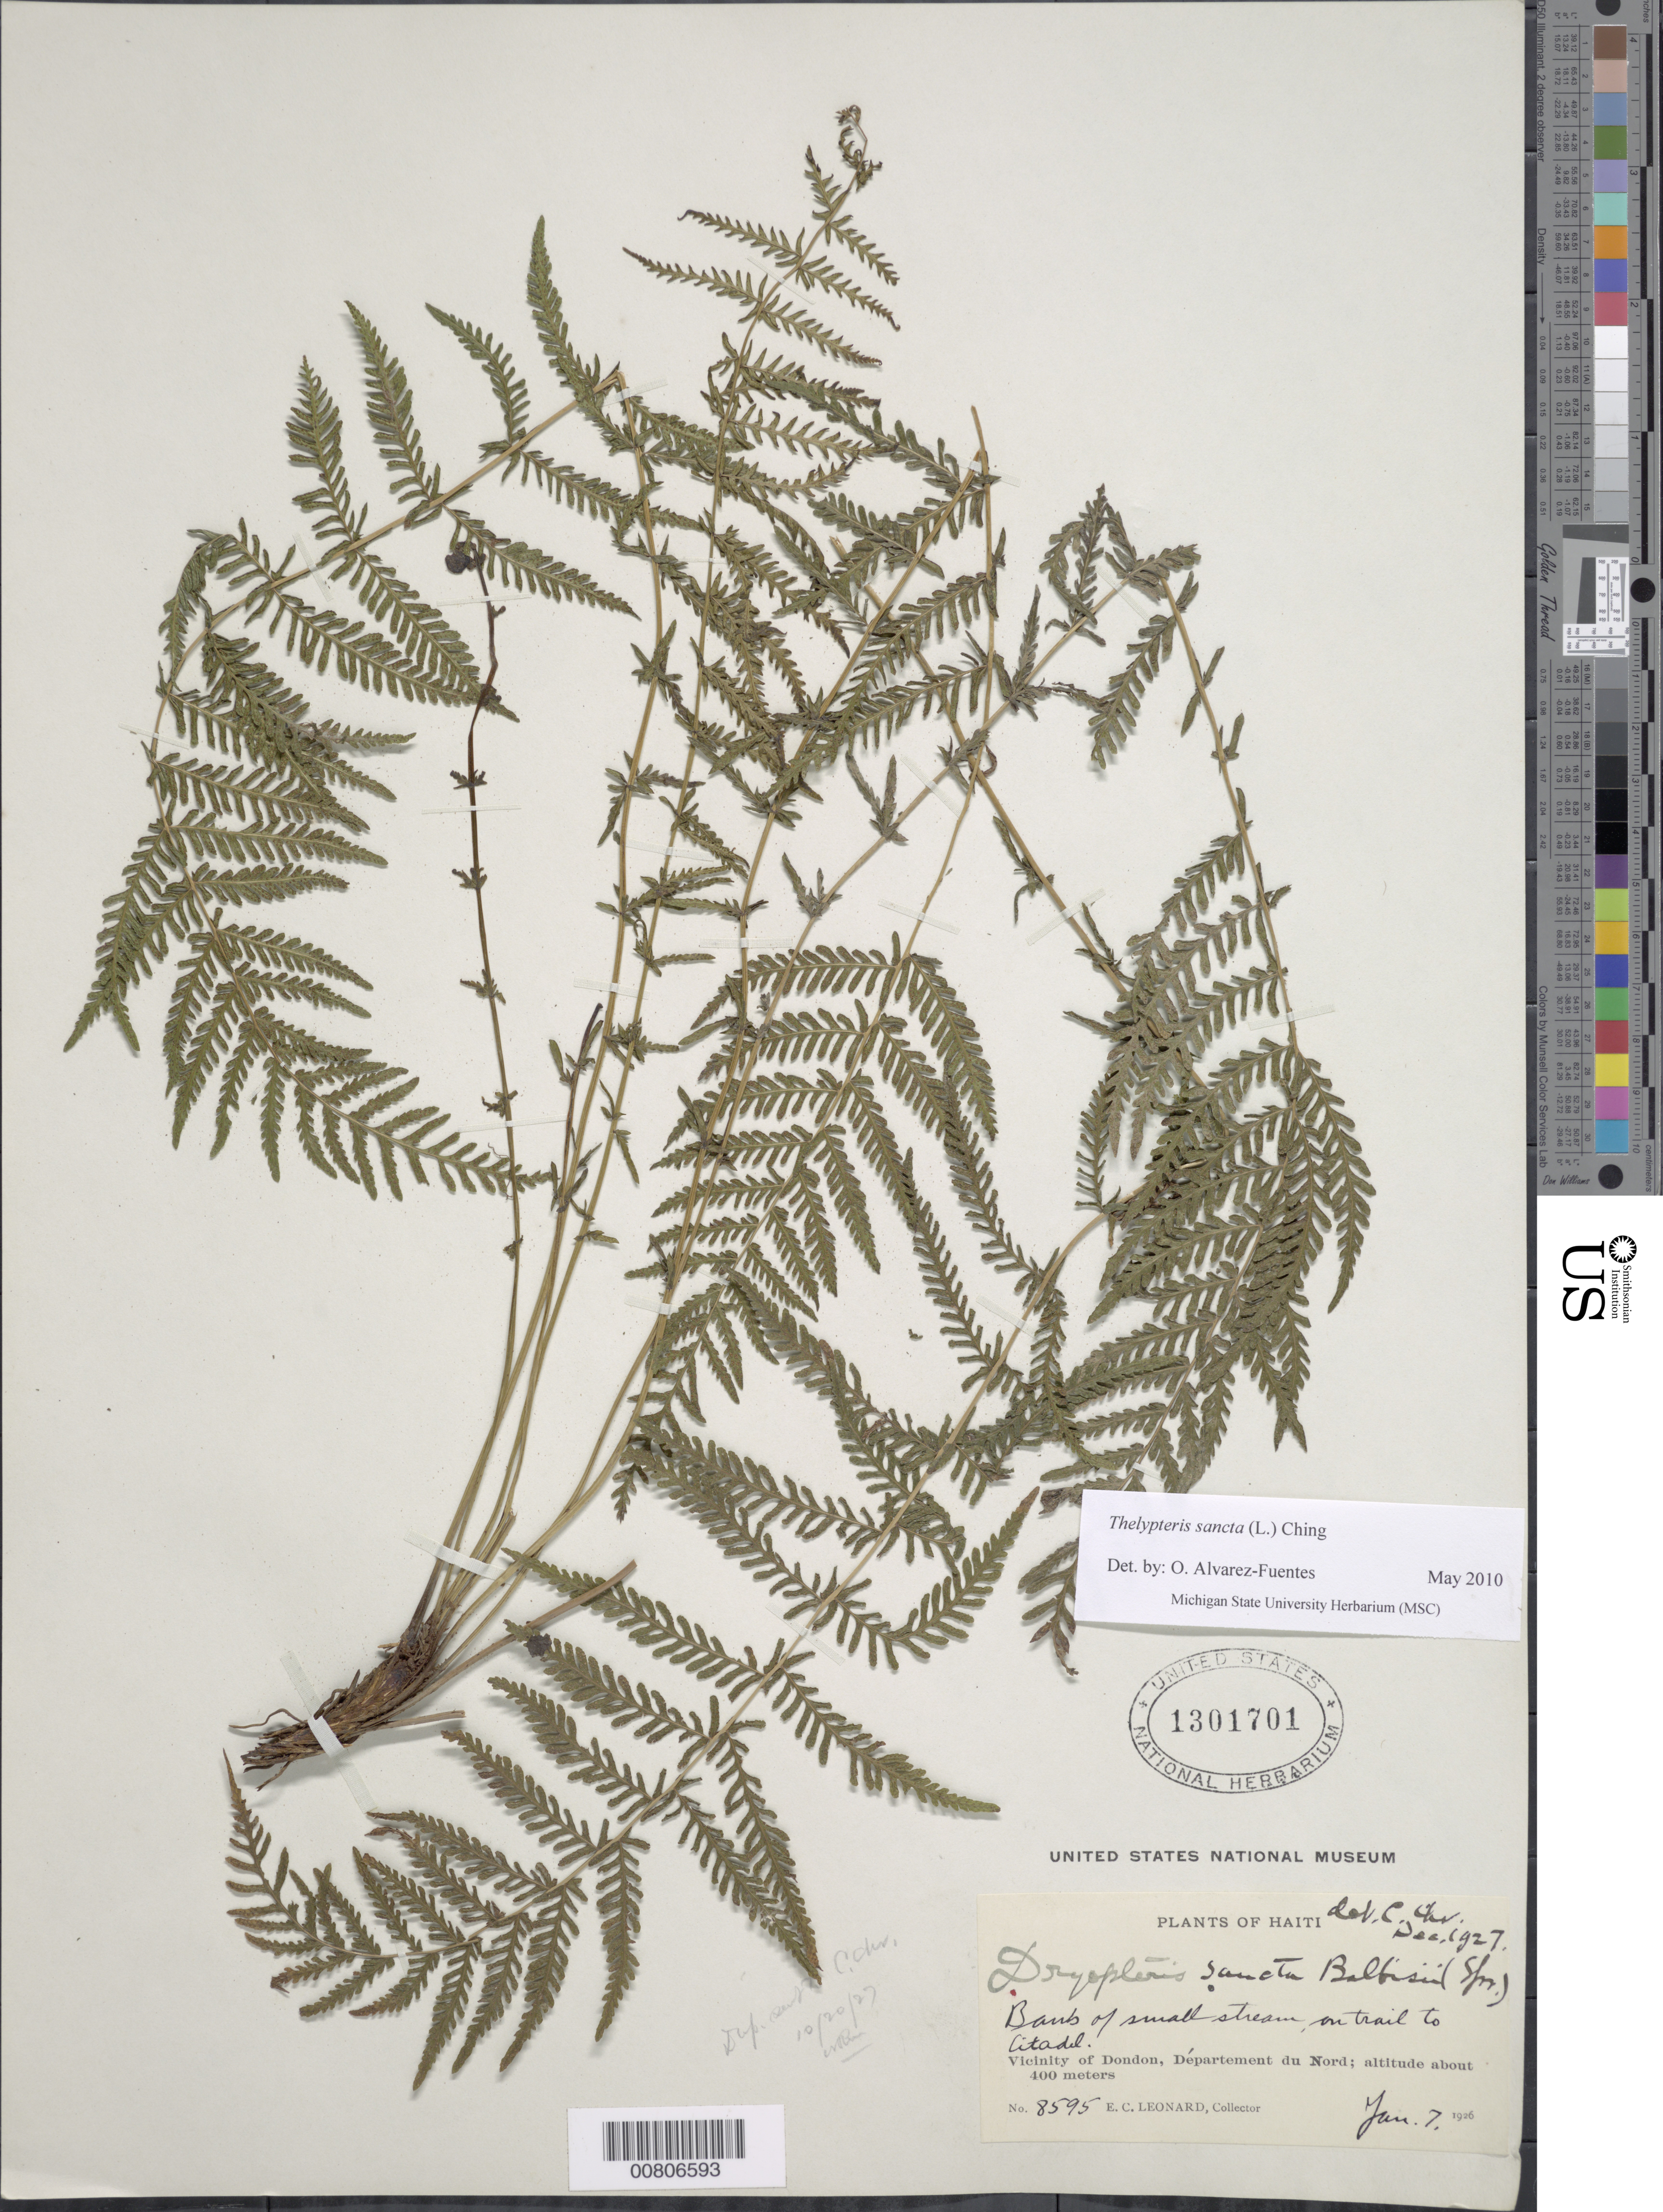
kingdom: Plantae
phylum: Tracheophyta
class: Polypodiopsida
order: Polypodiales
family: Thelypteridaceae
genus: Amauropelta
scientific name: Amauropelta sancta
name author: (L.) Pic. Serm.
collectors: E. C. Leonard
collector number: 8595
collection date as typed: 07 Jan 1926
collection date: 1926-01-07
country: Haiti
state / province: Nord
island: Hispaniola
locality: Dondon vicinity, trail to Citadel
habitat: Bank of small stream,on trail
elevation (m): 400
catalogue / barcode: US 1301701